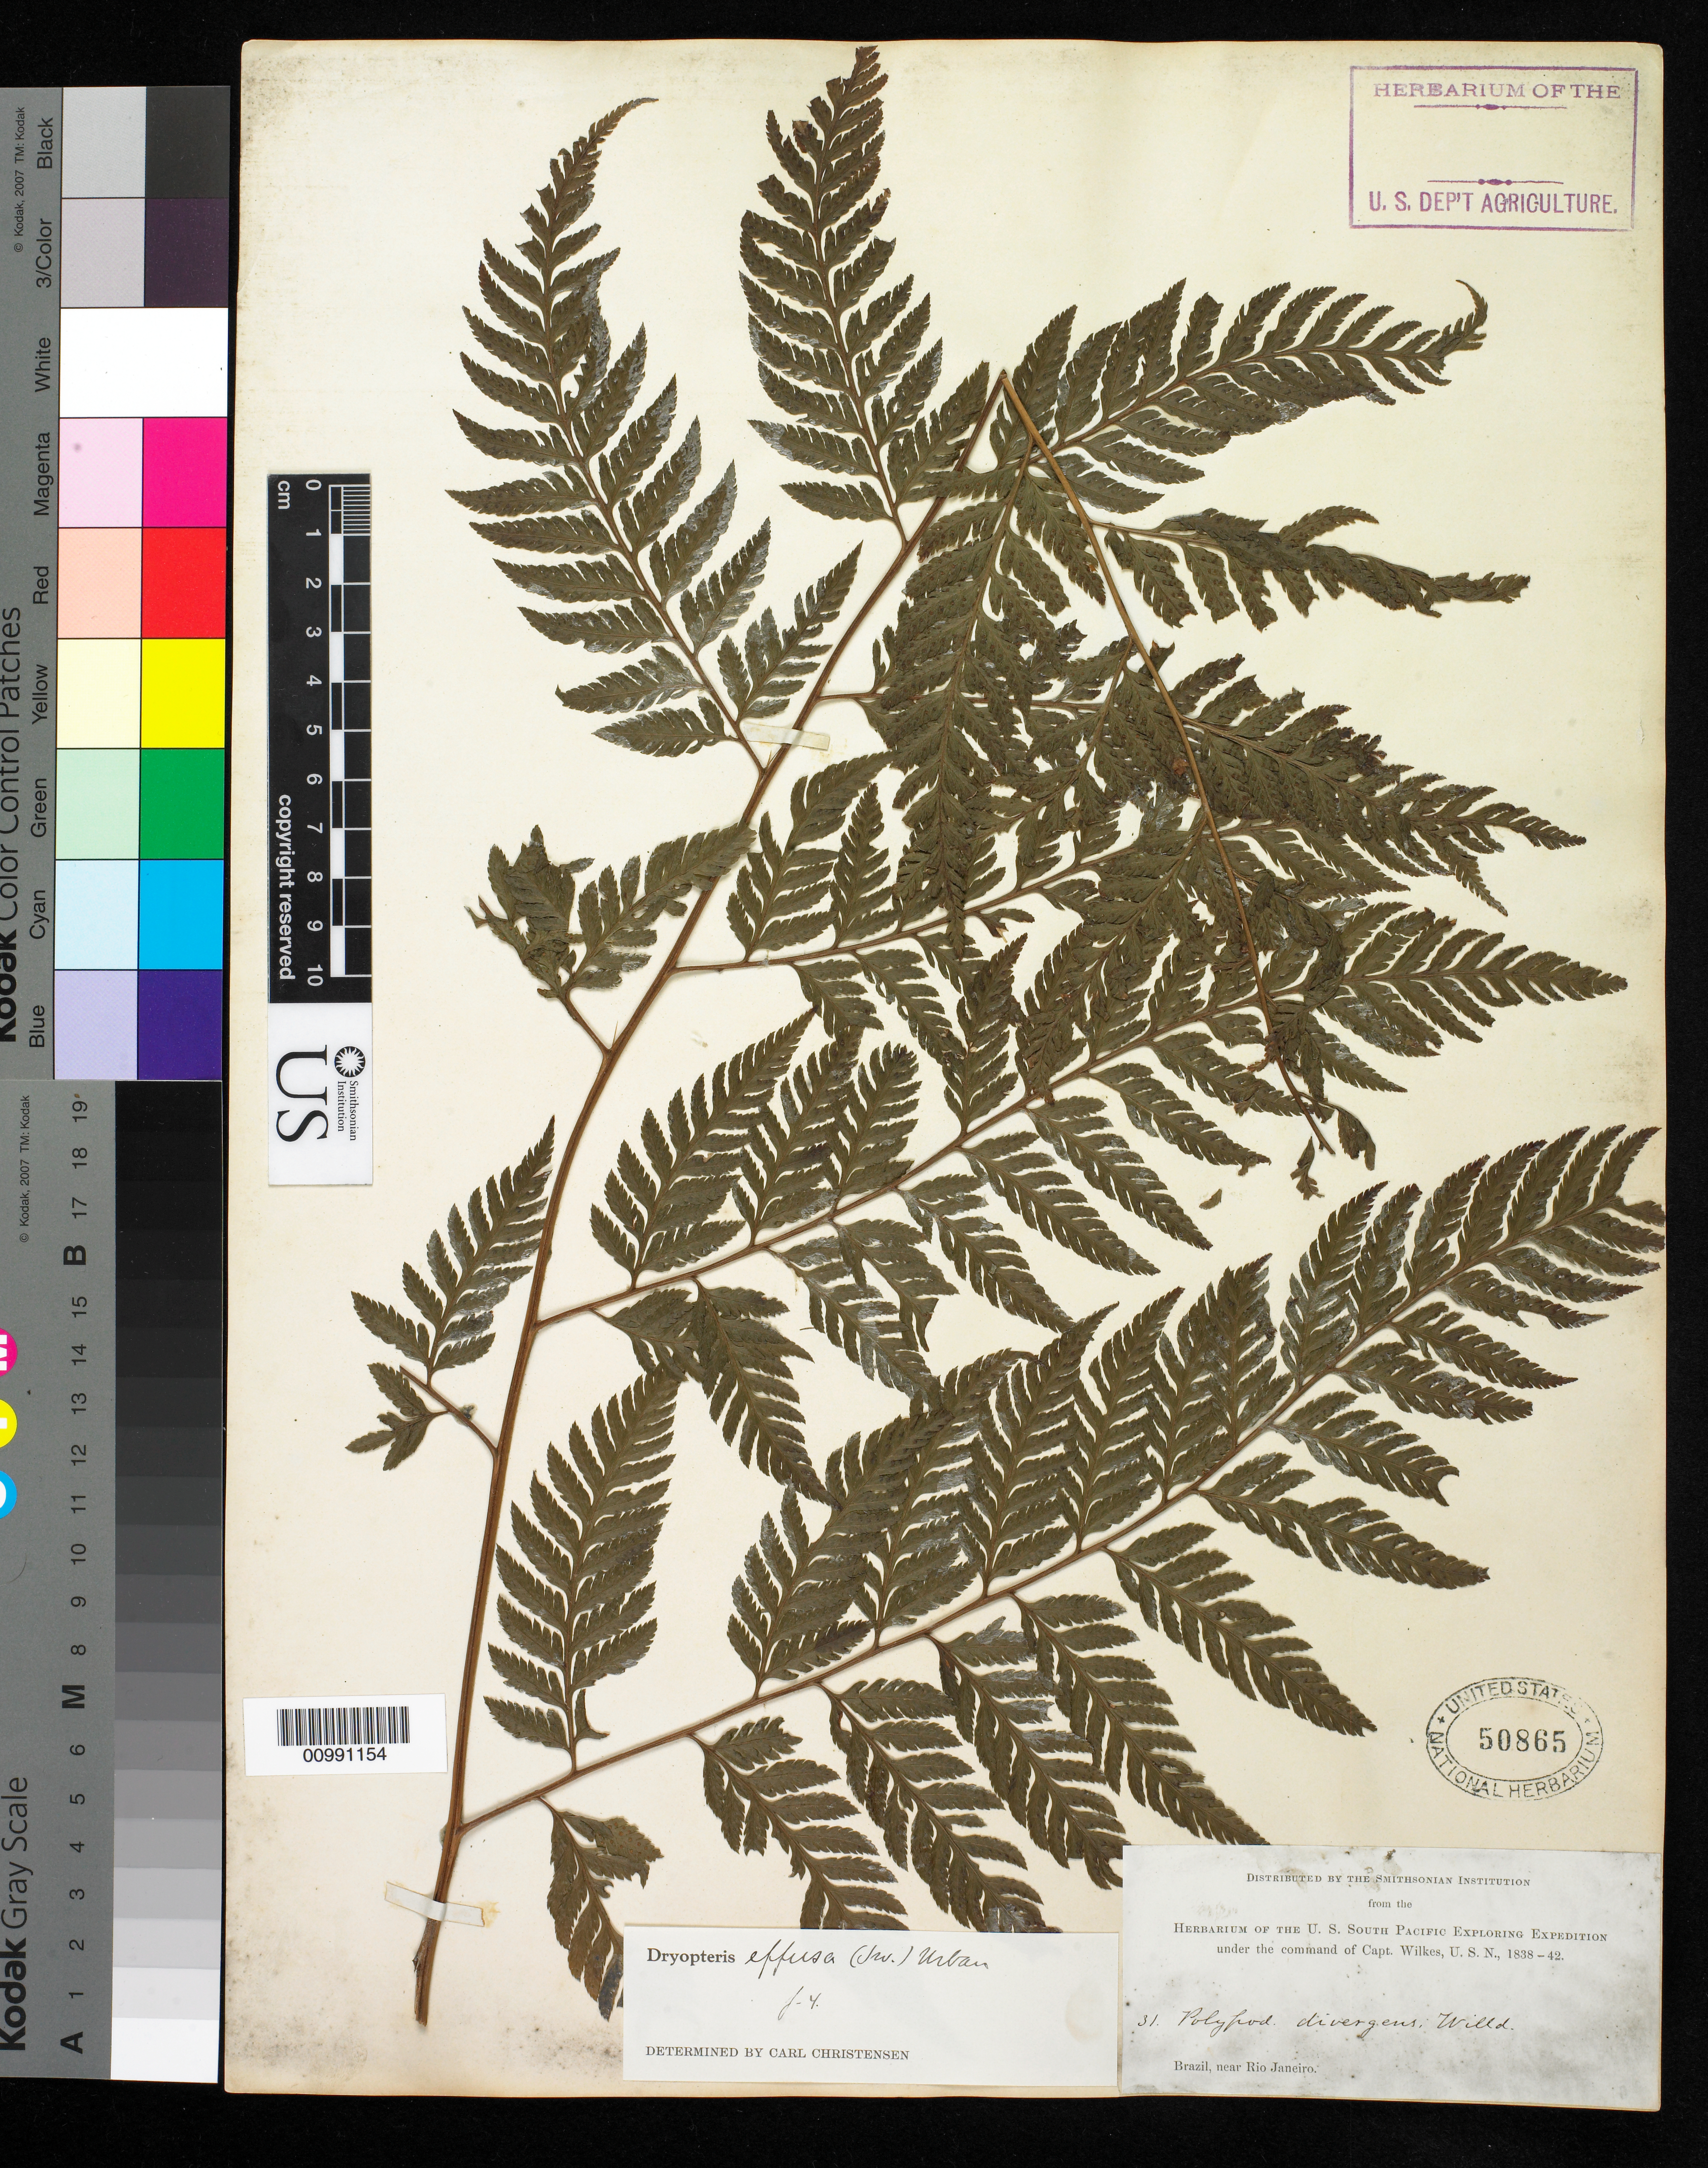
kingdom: Plantae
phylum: Tracheophyta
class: Polypodiopsida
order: Polypodiales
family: Dryopteridaceae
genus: Parapolystichum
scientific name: Parapolystichum effusum var. effusum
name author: (Sw.) Ching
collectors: Wilkes Explor. Exped.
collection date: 1838/1842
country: Brazil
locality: Rio de Janeiro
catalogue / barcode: US 50865